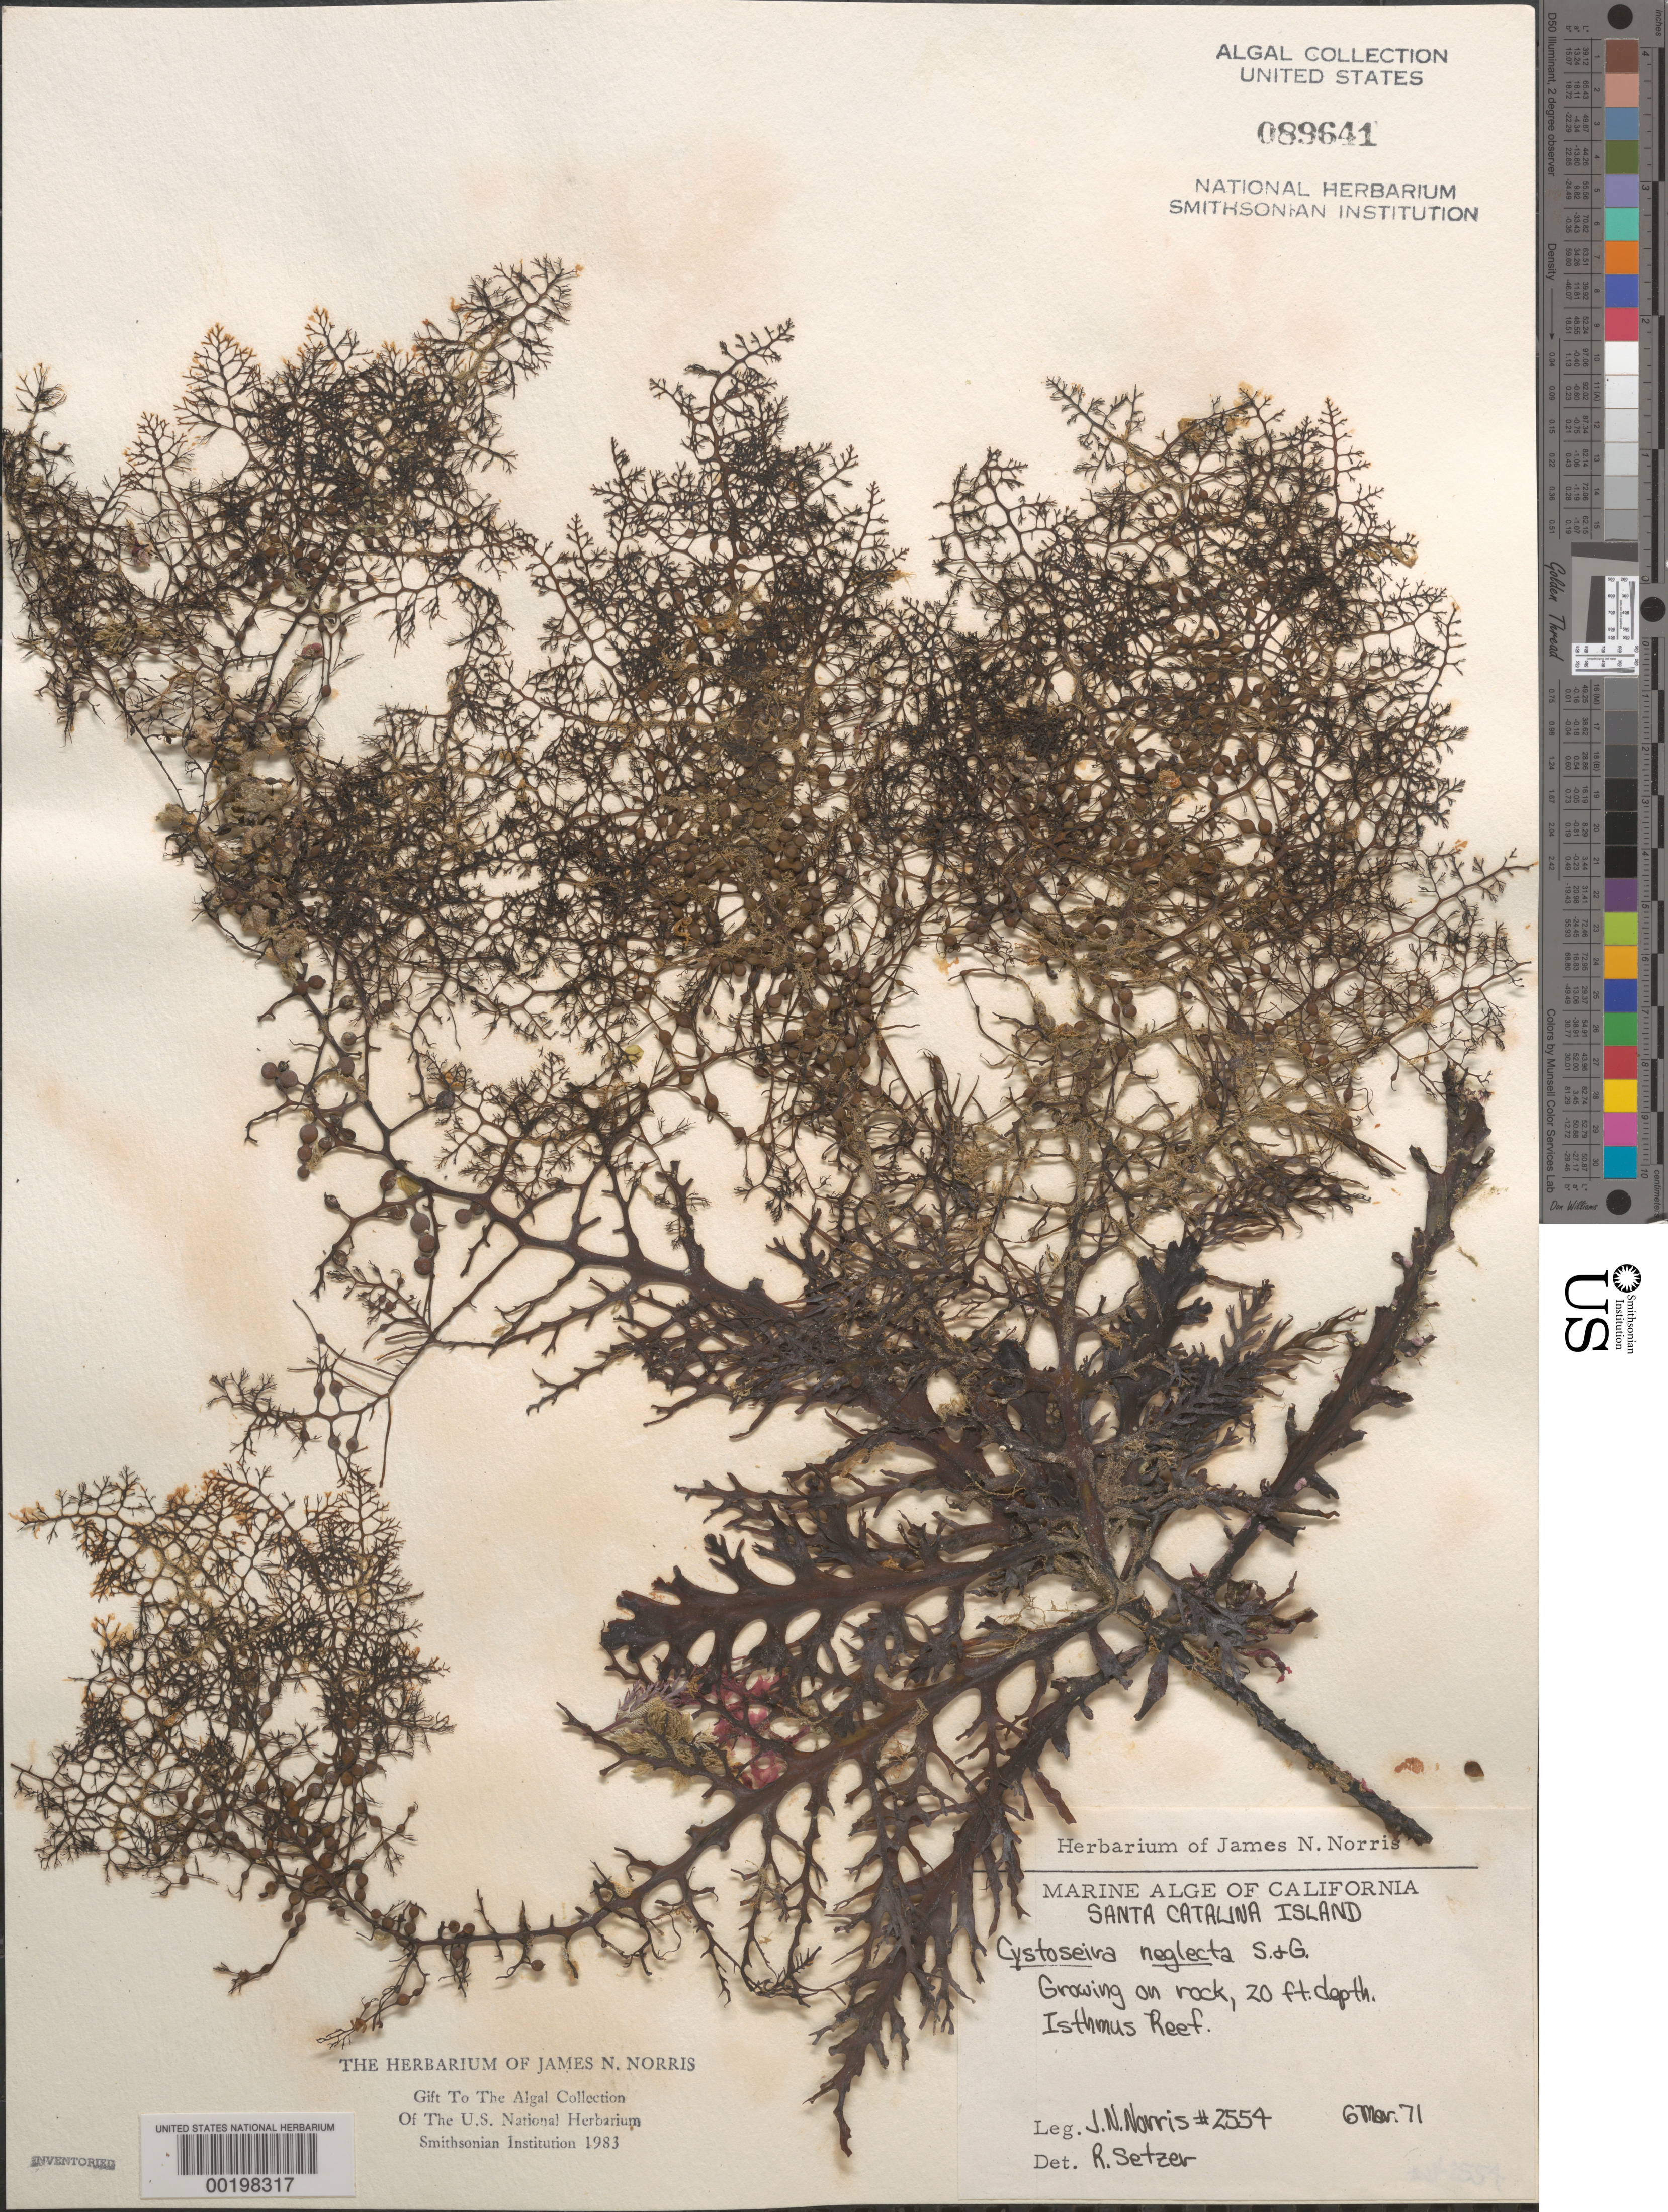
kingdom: Chromista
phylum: Ochrophyta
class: Phaeophyceae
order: Fucales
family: Sargassaceae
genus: Cystoseira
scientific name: Cystoseira neglecta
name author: Setch. & N.L. Gardner in N.L. Gardner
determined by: Setzer, R. B.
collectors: J. N. Norris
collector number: JN-2554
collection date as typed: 06 Mar 1971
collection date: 1971-03-06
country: United States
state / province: California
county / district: Los Angeles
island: Santa Catalina Island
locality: Isthmus reef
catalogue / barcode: US 89641